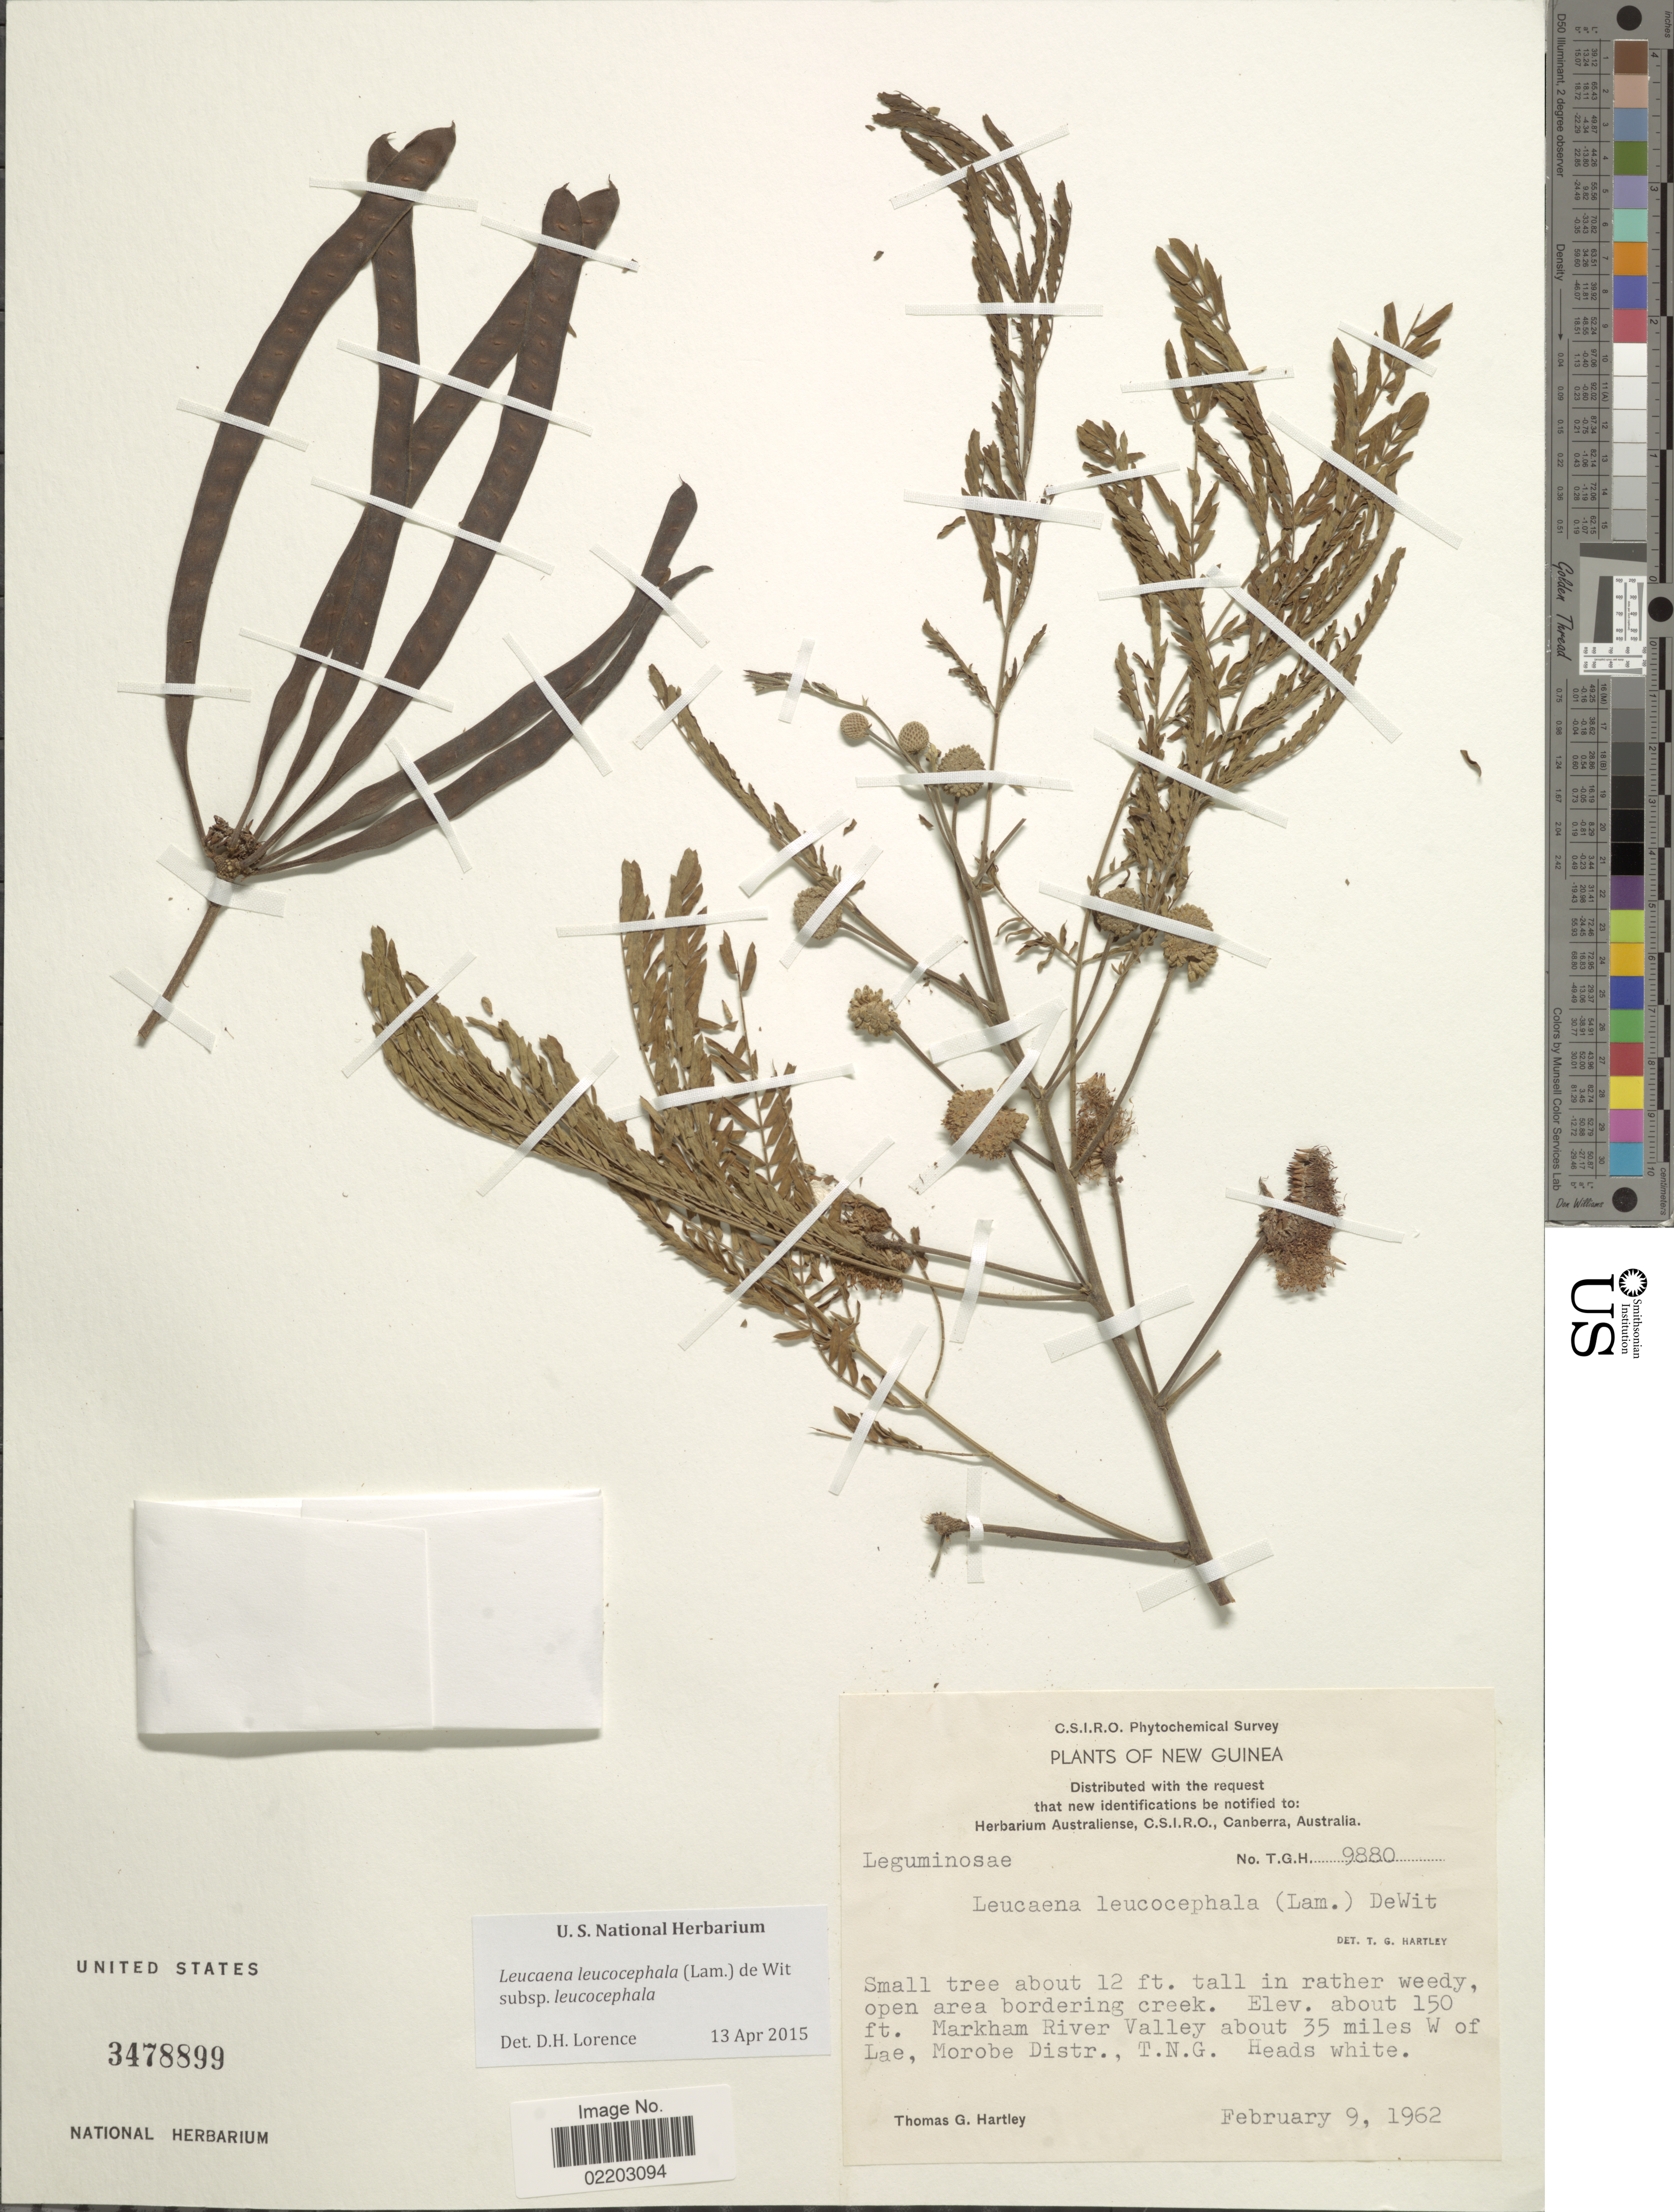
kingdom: Plantae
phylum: Tracheophyta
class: Magnoliopsida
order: Fabales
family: Fabaceae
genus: Leucaena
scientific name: Leucaena leucocephala subsp. leucocephala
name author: (Lam.) de Wit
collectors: T. G. Hartley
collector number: TGH 9880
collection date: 1962-02-09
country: Papua New Guinea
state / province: Morobe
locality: New Guinea Markham River Valley about 35 miles of Lae, Morobe district., T.N.G.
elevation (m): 46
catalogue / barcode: US 3478899